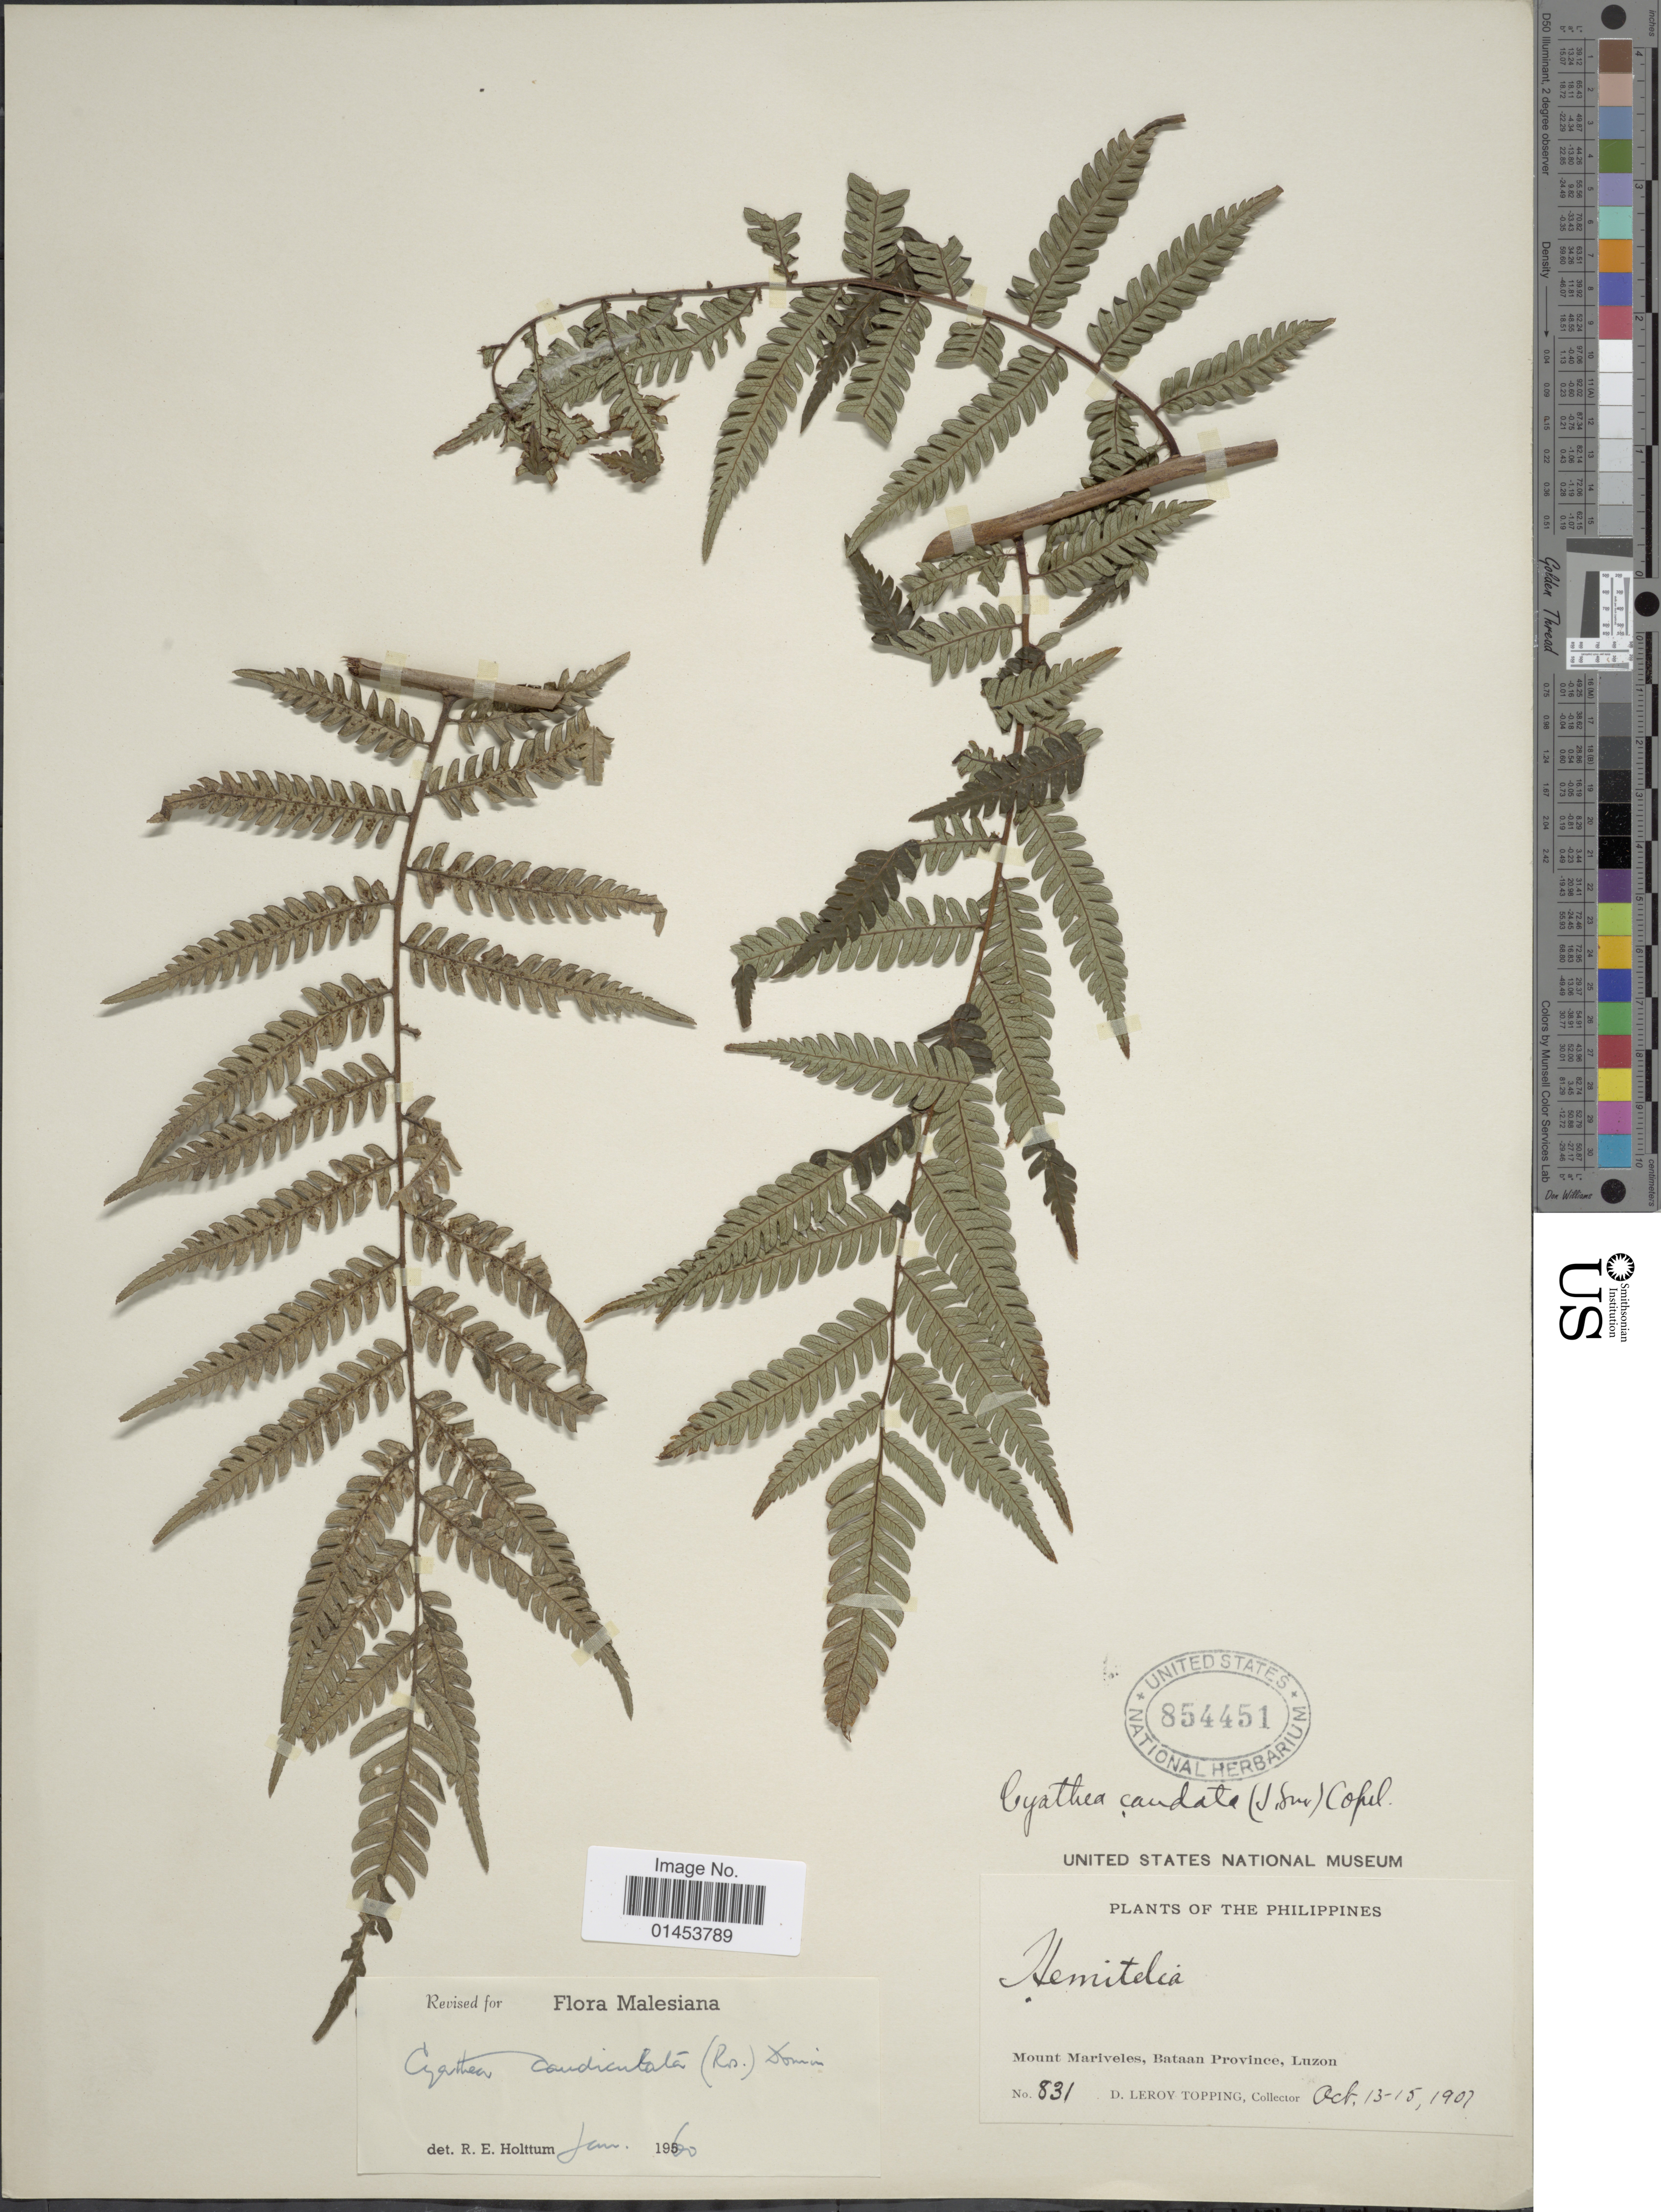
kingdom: Plantae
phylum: Tracheophyta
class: Polypodiopsida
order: Cyatheales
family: Cyatheaceae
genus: Cyathea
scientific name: Cyathea caudiculata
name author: (Rosenst.) Domin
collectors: D. L. Topping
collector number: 831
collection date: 1907-10-13/1907-10-15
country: Philippines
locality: Mount Mariveles, Bataan province Luzon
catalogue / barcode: US 854451